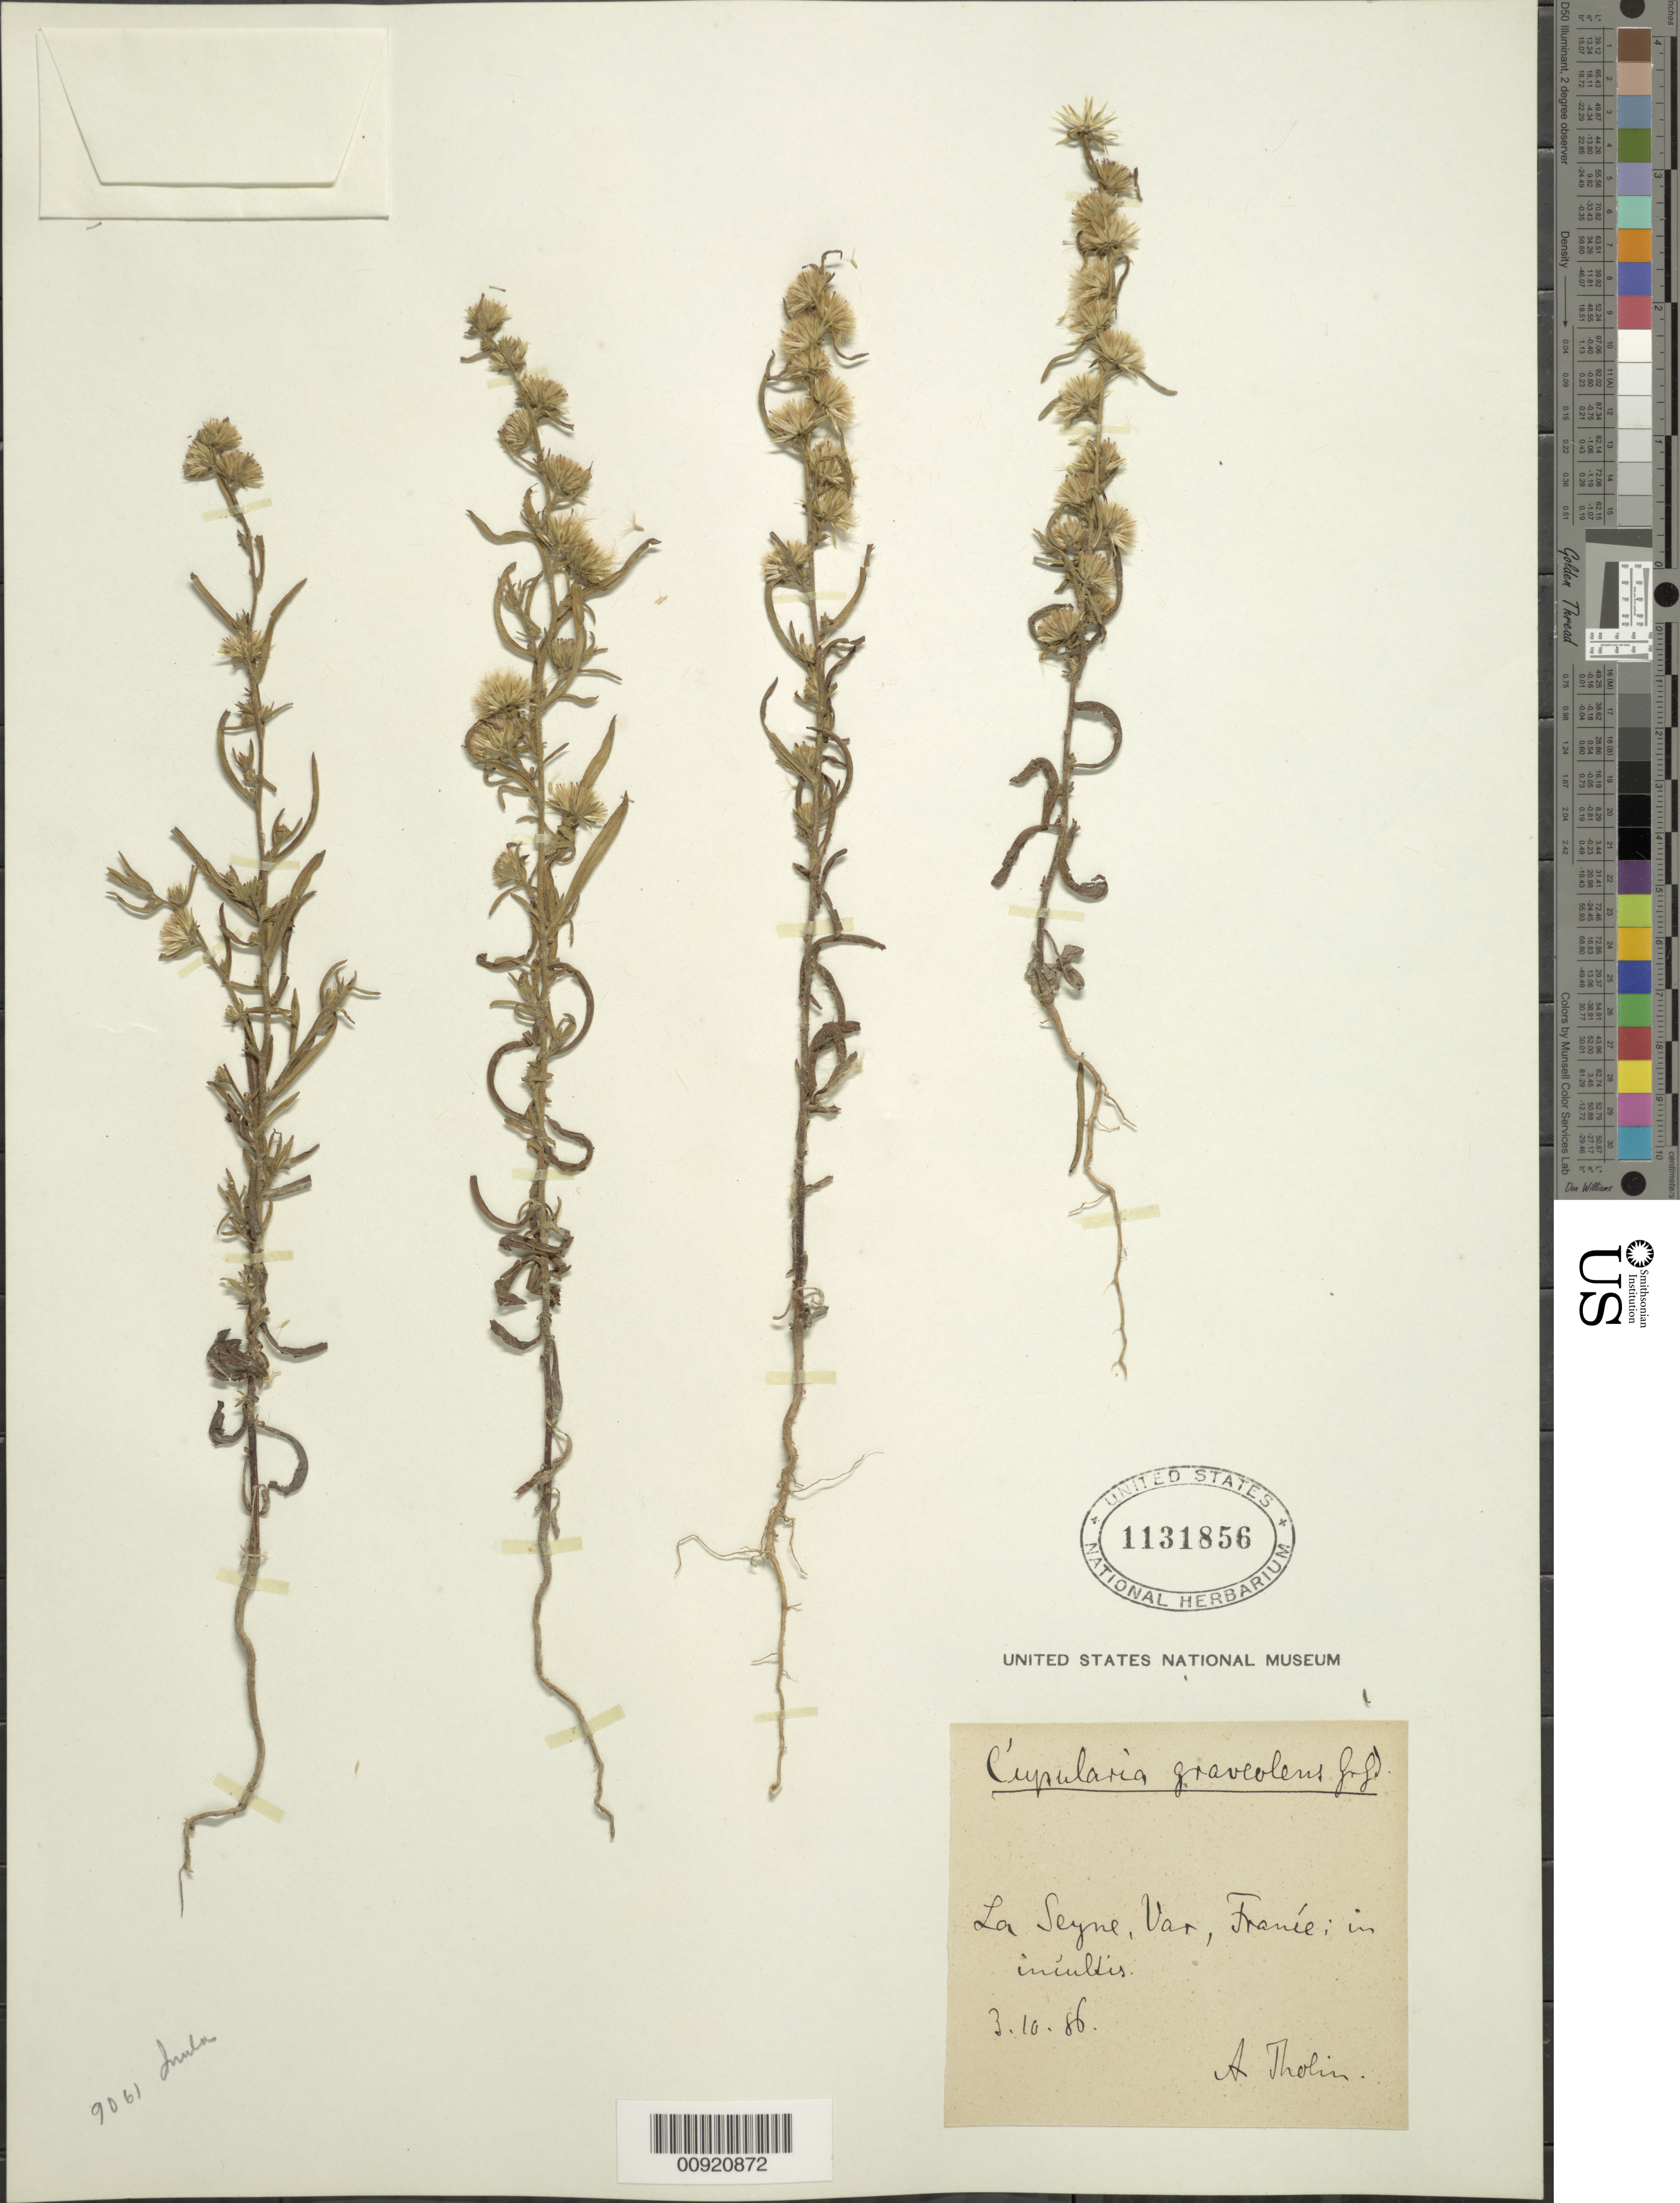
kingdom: Plantae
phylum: Tracheophyta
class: Magnoliopsida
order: Asterales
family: Asteraceae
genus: Inula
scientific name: Inula graveolens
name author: (L.) Desf.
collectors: A. Tholin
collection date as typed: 10 Mar 1886 or 03 Oct 1886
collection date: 1886-03-10 or 1886-10-03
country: France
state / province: Provence-Alpes-Côte d'Azur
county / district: Alpes-de-Haute-Provence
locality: La Seyne Var, Franie; in iniulis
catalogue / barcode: US 1131856